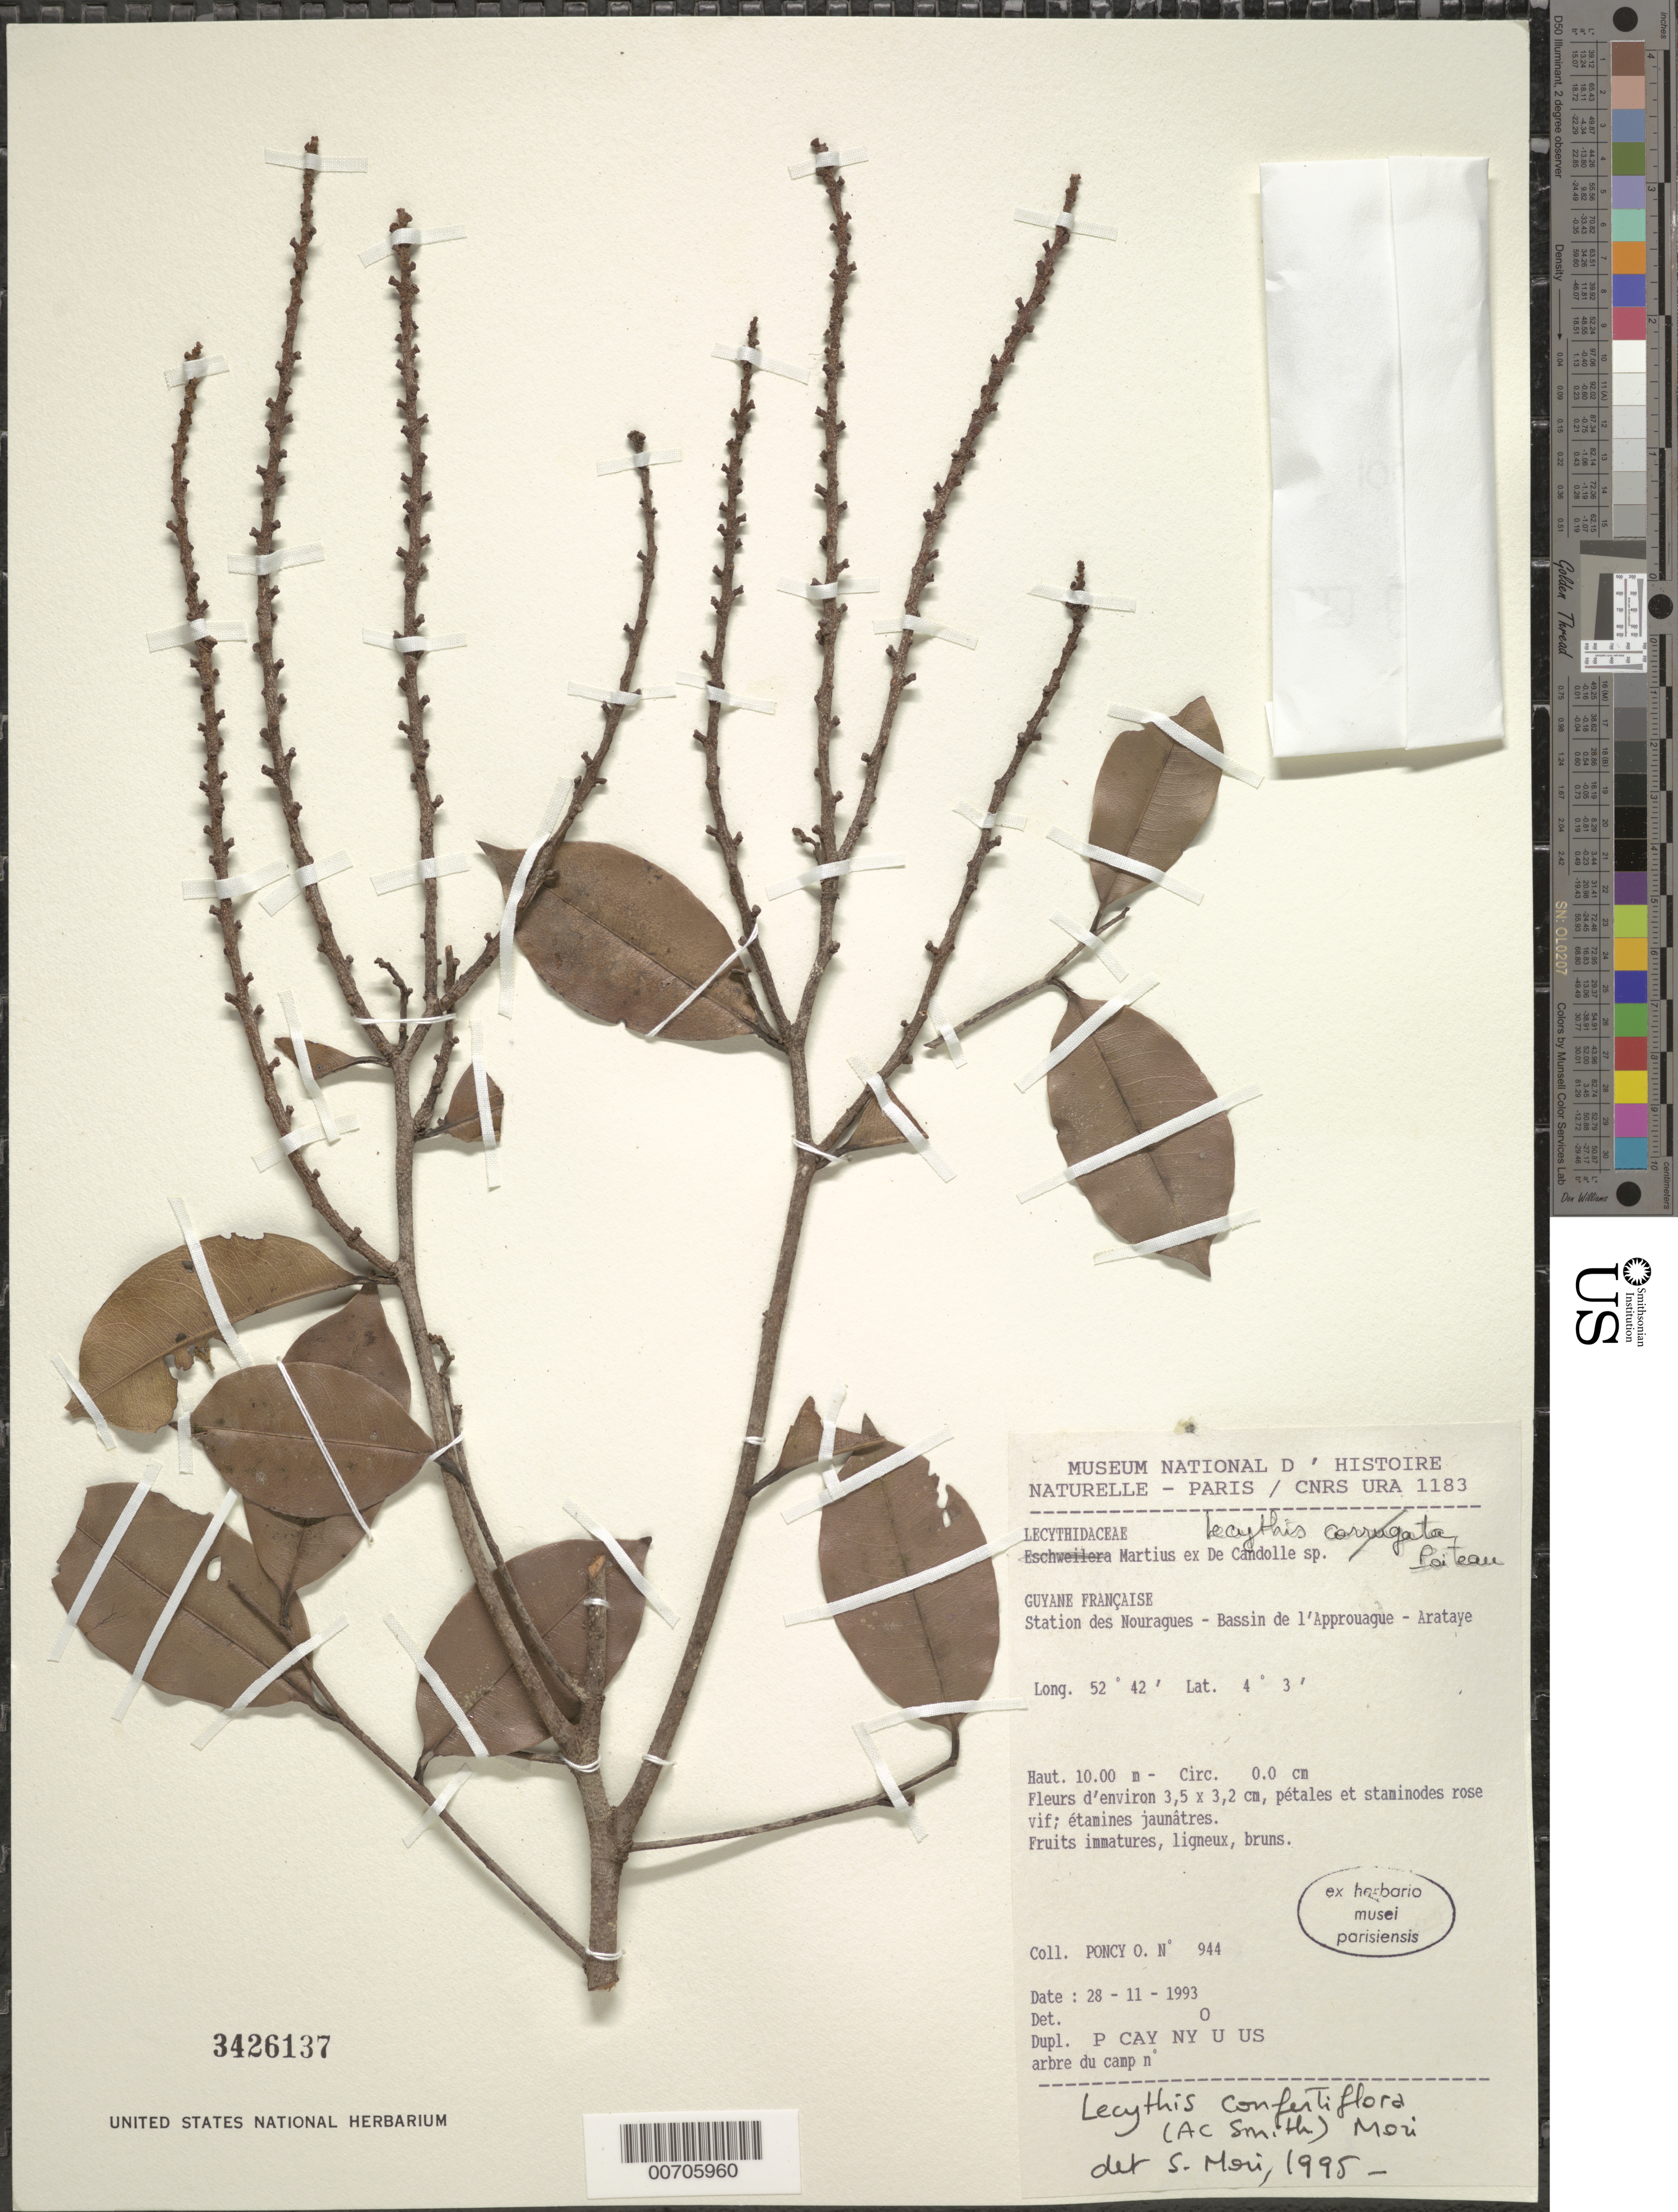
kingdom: Plantae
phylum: Tracheophyta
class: Magnoliopsida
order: Ericales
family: Lecythidaceae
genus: Lecythis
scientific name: Lecythis confertiflora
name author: (A.C. Sm.) S.A. Mori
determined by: Mori, Scott A.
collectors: O. Poncy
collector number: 944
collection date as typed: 28-Nov-93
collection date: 1993-11-28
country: French Guiana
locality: Station des Nouragues, Bassin de l'Approuague, Arataye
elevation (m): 100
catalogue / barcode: US 3426137